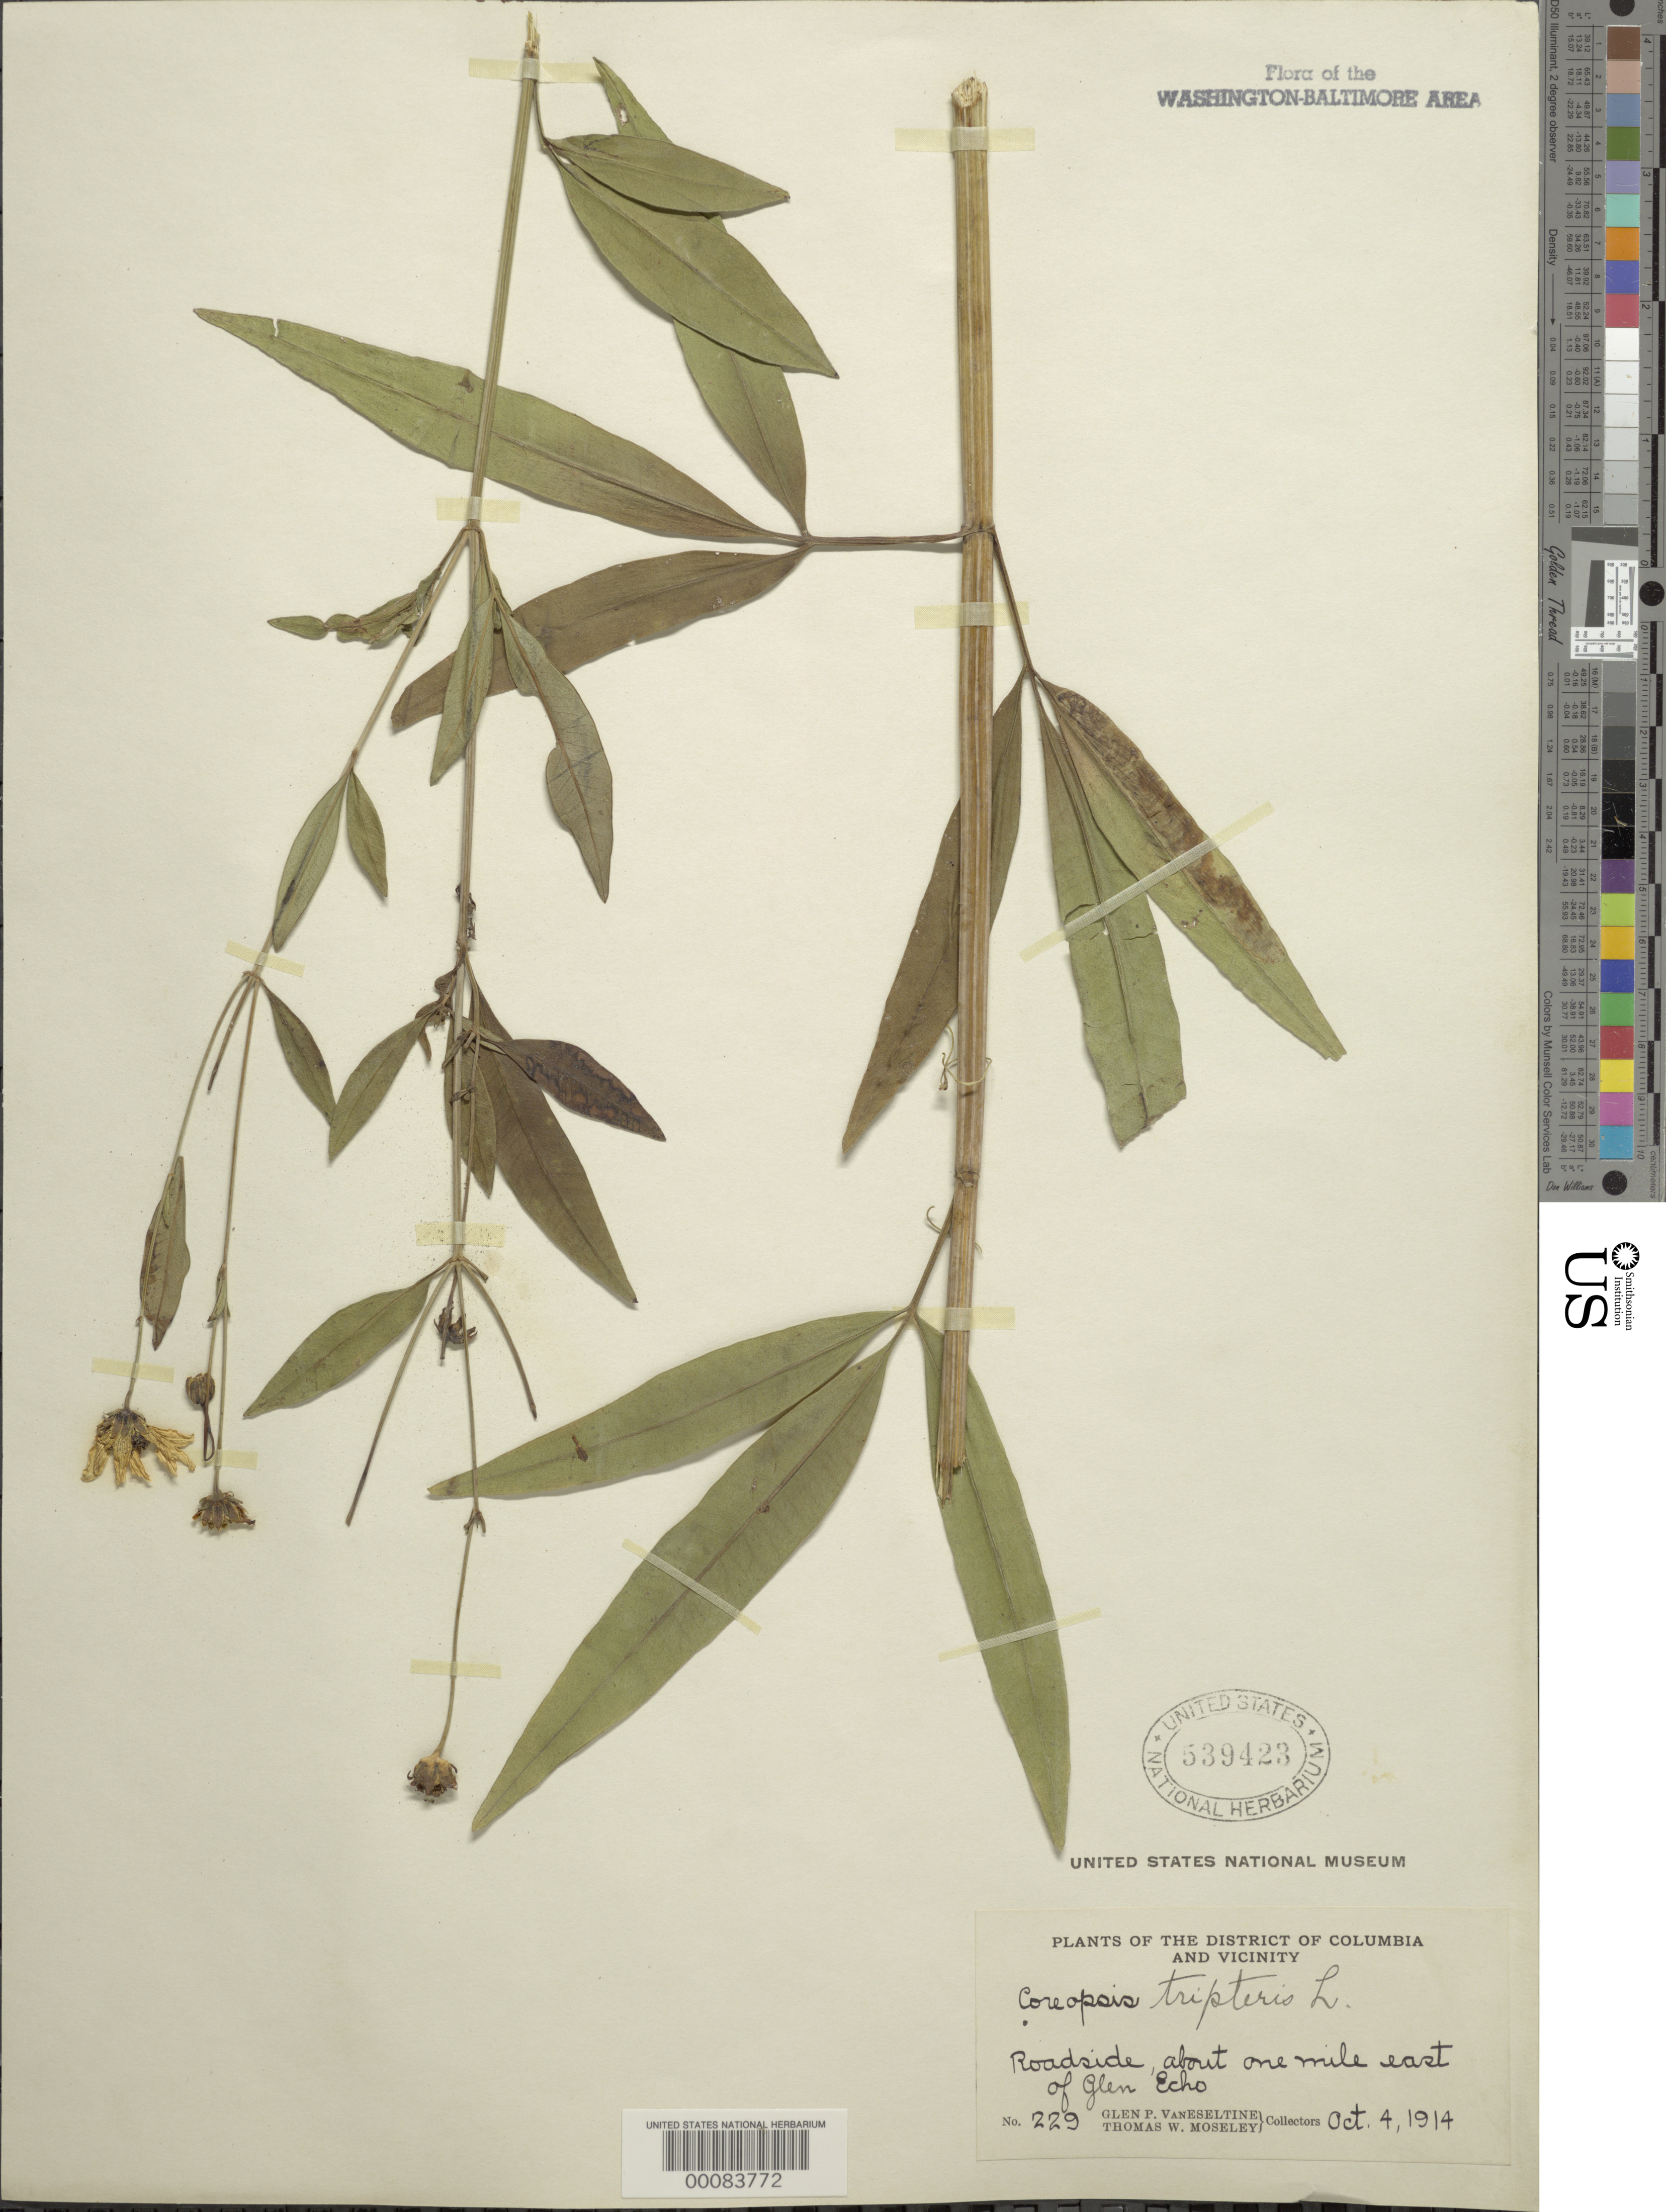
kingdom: Plantae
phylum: Tracheophyta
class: Magnoliopsida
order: Asterales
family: Asteraceae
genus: Coreopsis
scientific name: Coreopsis tripteris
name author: L.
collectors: G. P. Van Eseltine & T. Moseley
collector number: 229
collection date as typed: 04 Oct 1914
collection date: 1914-10-04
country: United States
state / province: Maryland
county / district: Montgomery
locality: East of Glen Echo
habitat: Roadside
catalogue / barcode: US 539423